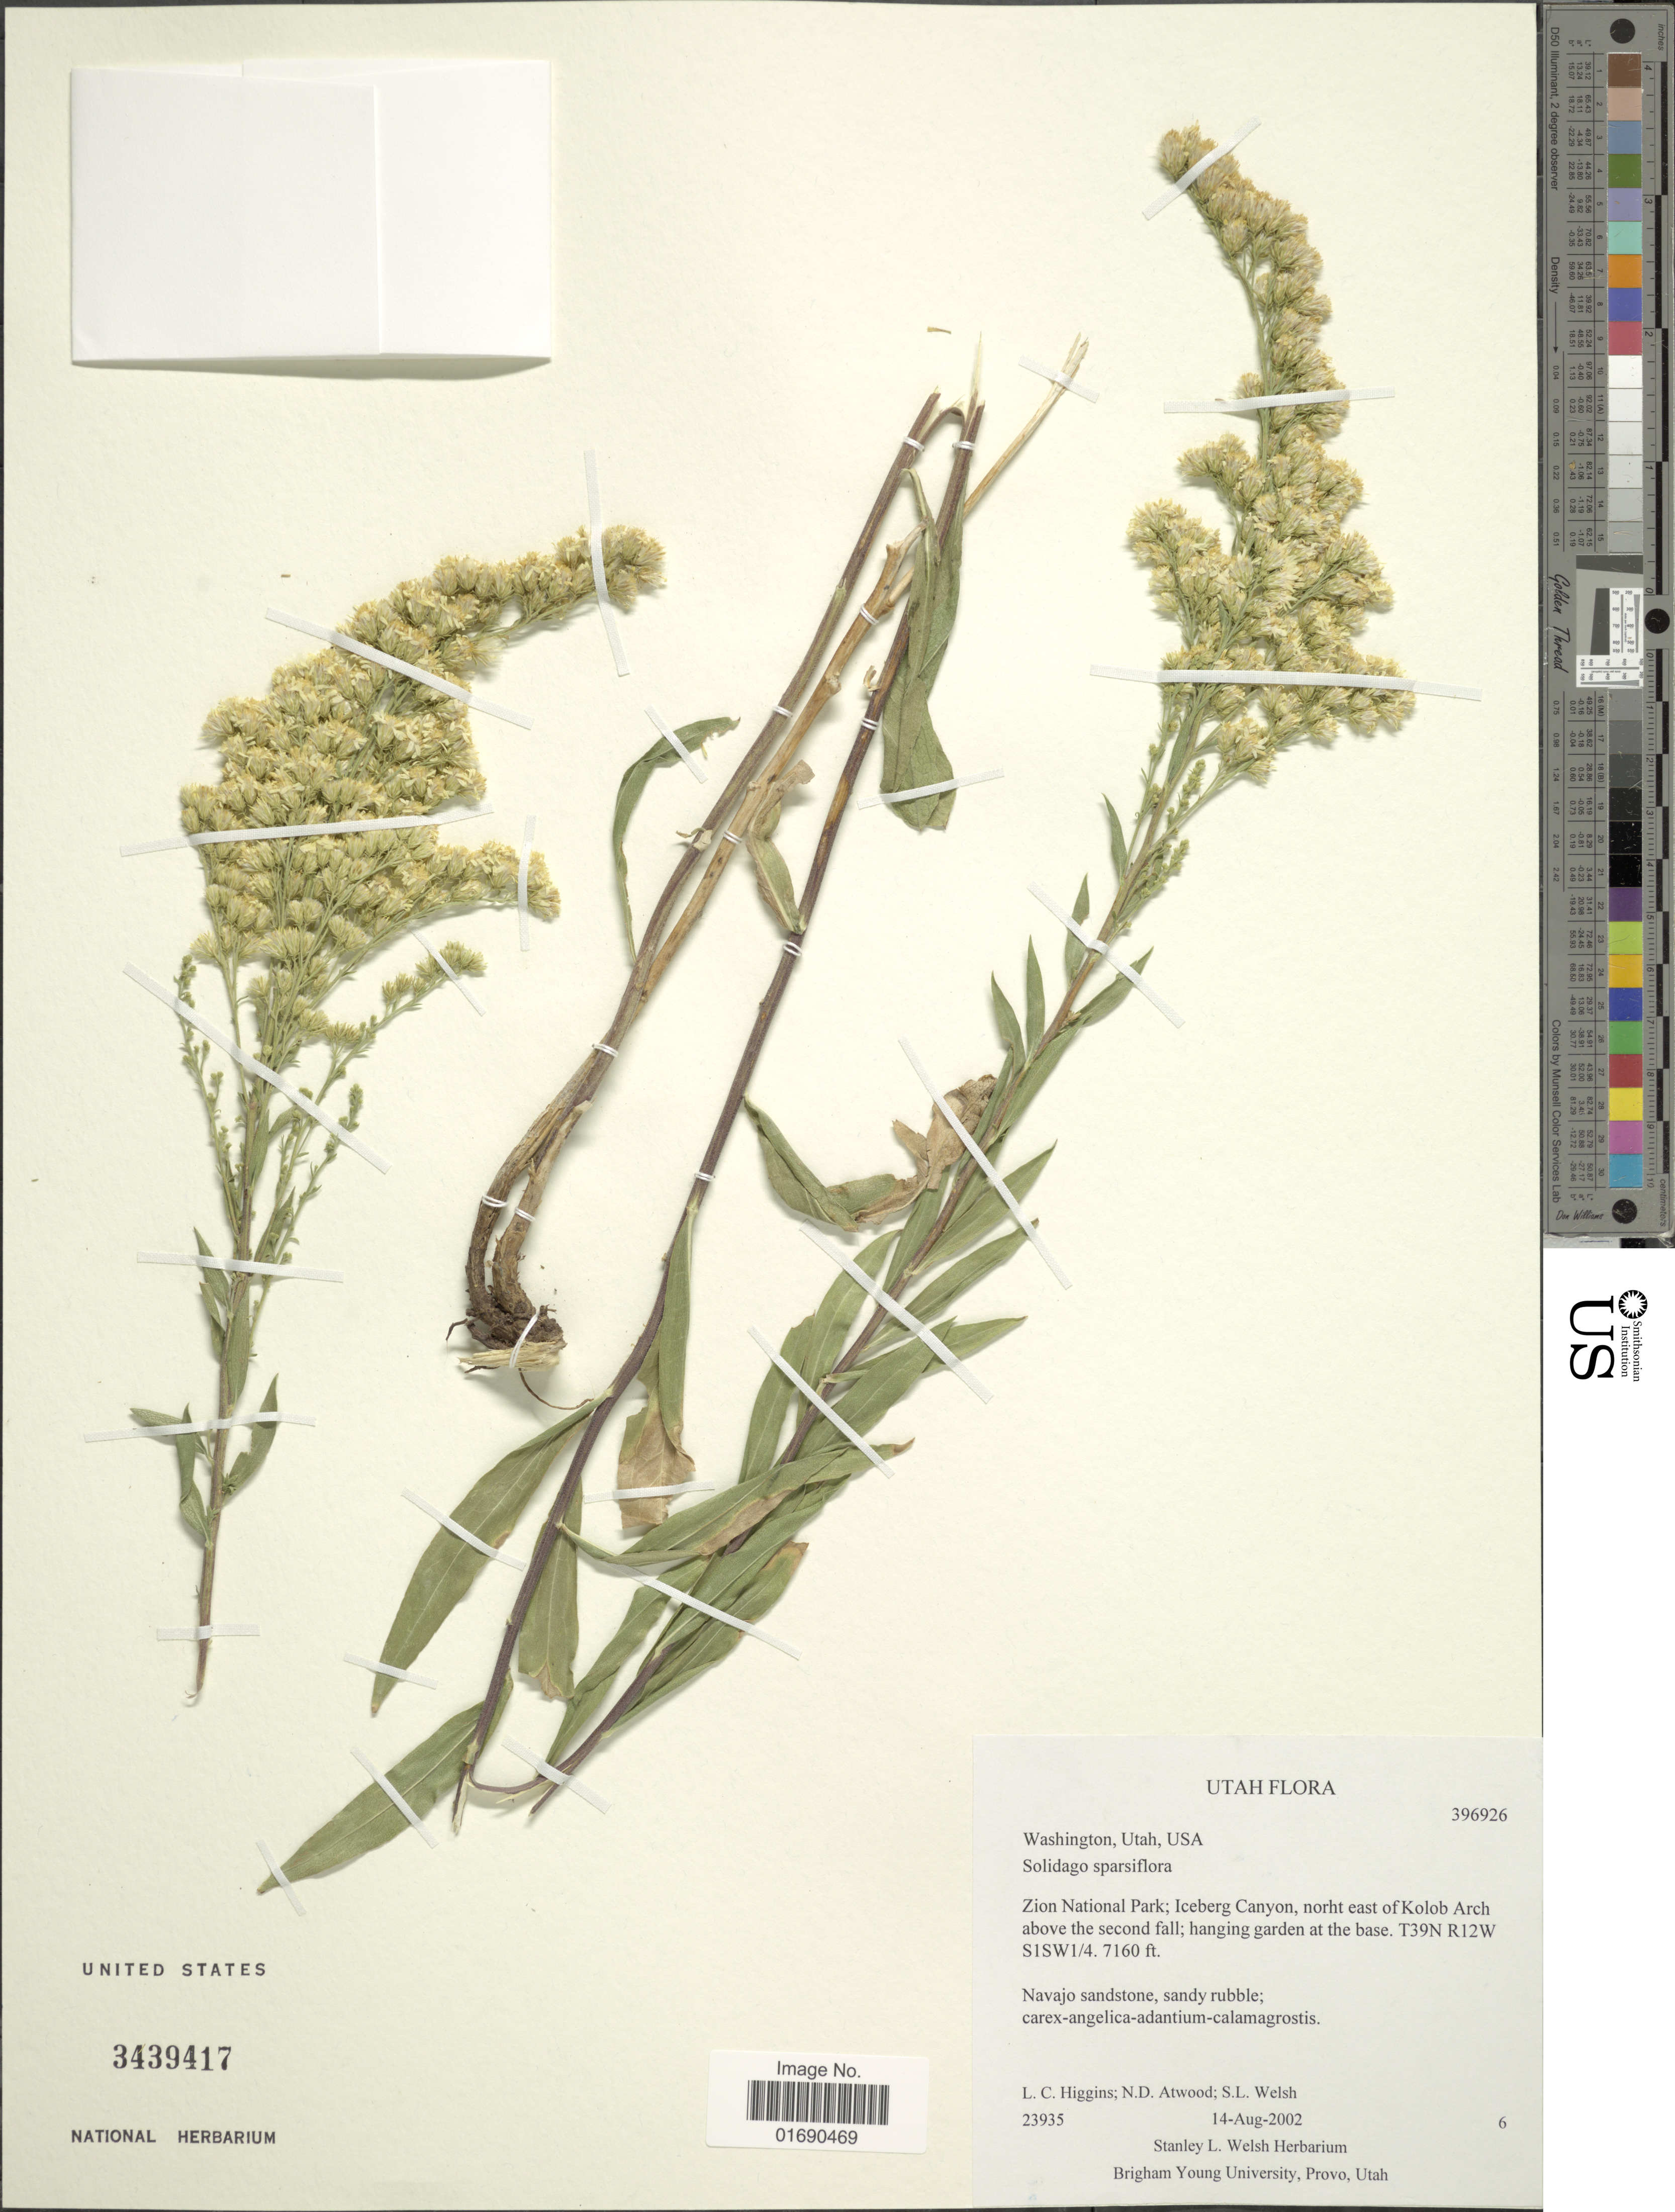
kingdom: Plantae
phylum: Tracheophyta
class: Magnoliopsida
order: Asterales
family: Asteraceae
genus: Solidago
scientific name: Solidago sparsiflora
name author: A. Gray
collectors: L. Higgins, N. Atwood & S. Welsh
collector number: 23935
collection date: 2002-08-14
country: United States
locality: Washington, Utah, Zion National Park; Iceberg Canyon, north east of Kolob Arch above the second fall; hanging garden at the base T39NN R12W S1SW1/4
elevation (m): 2182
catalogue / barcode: US 3439417